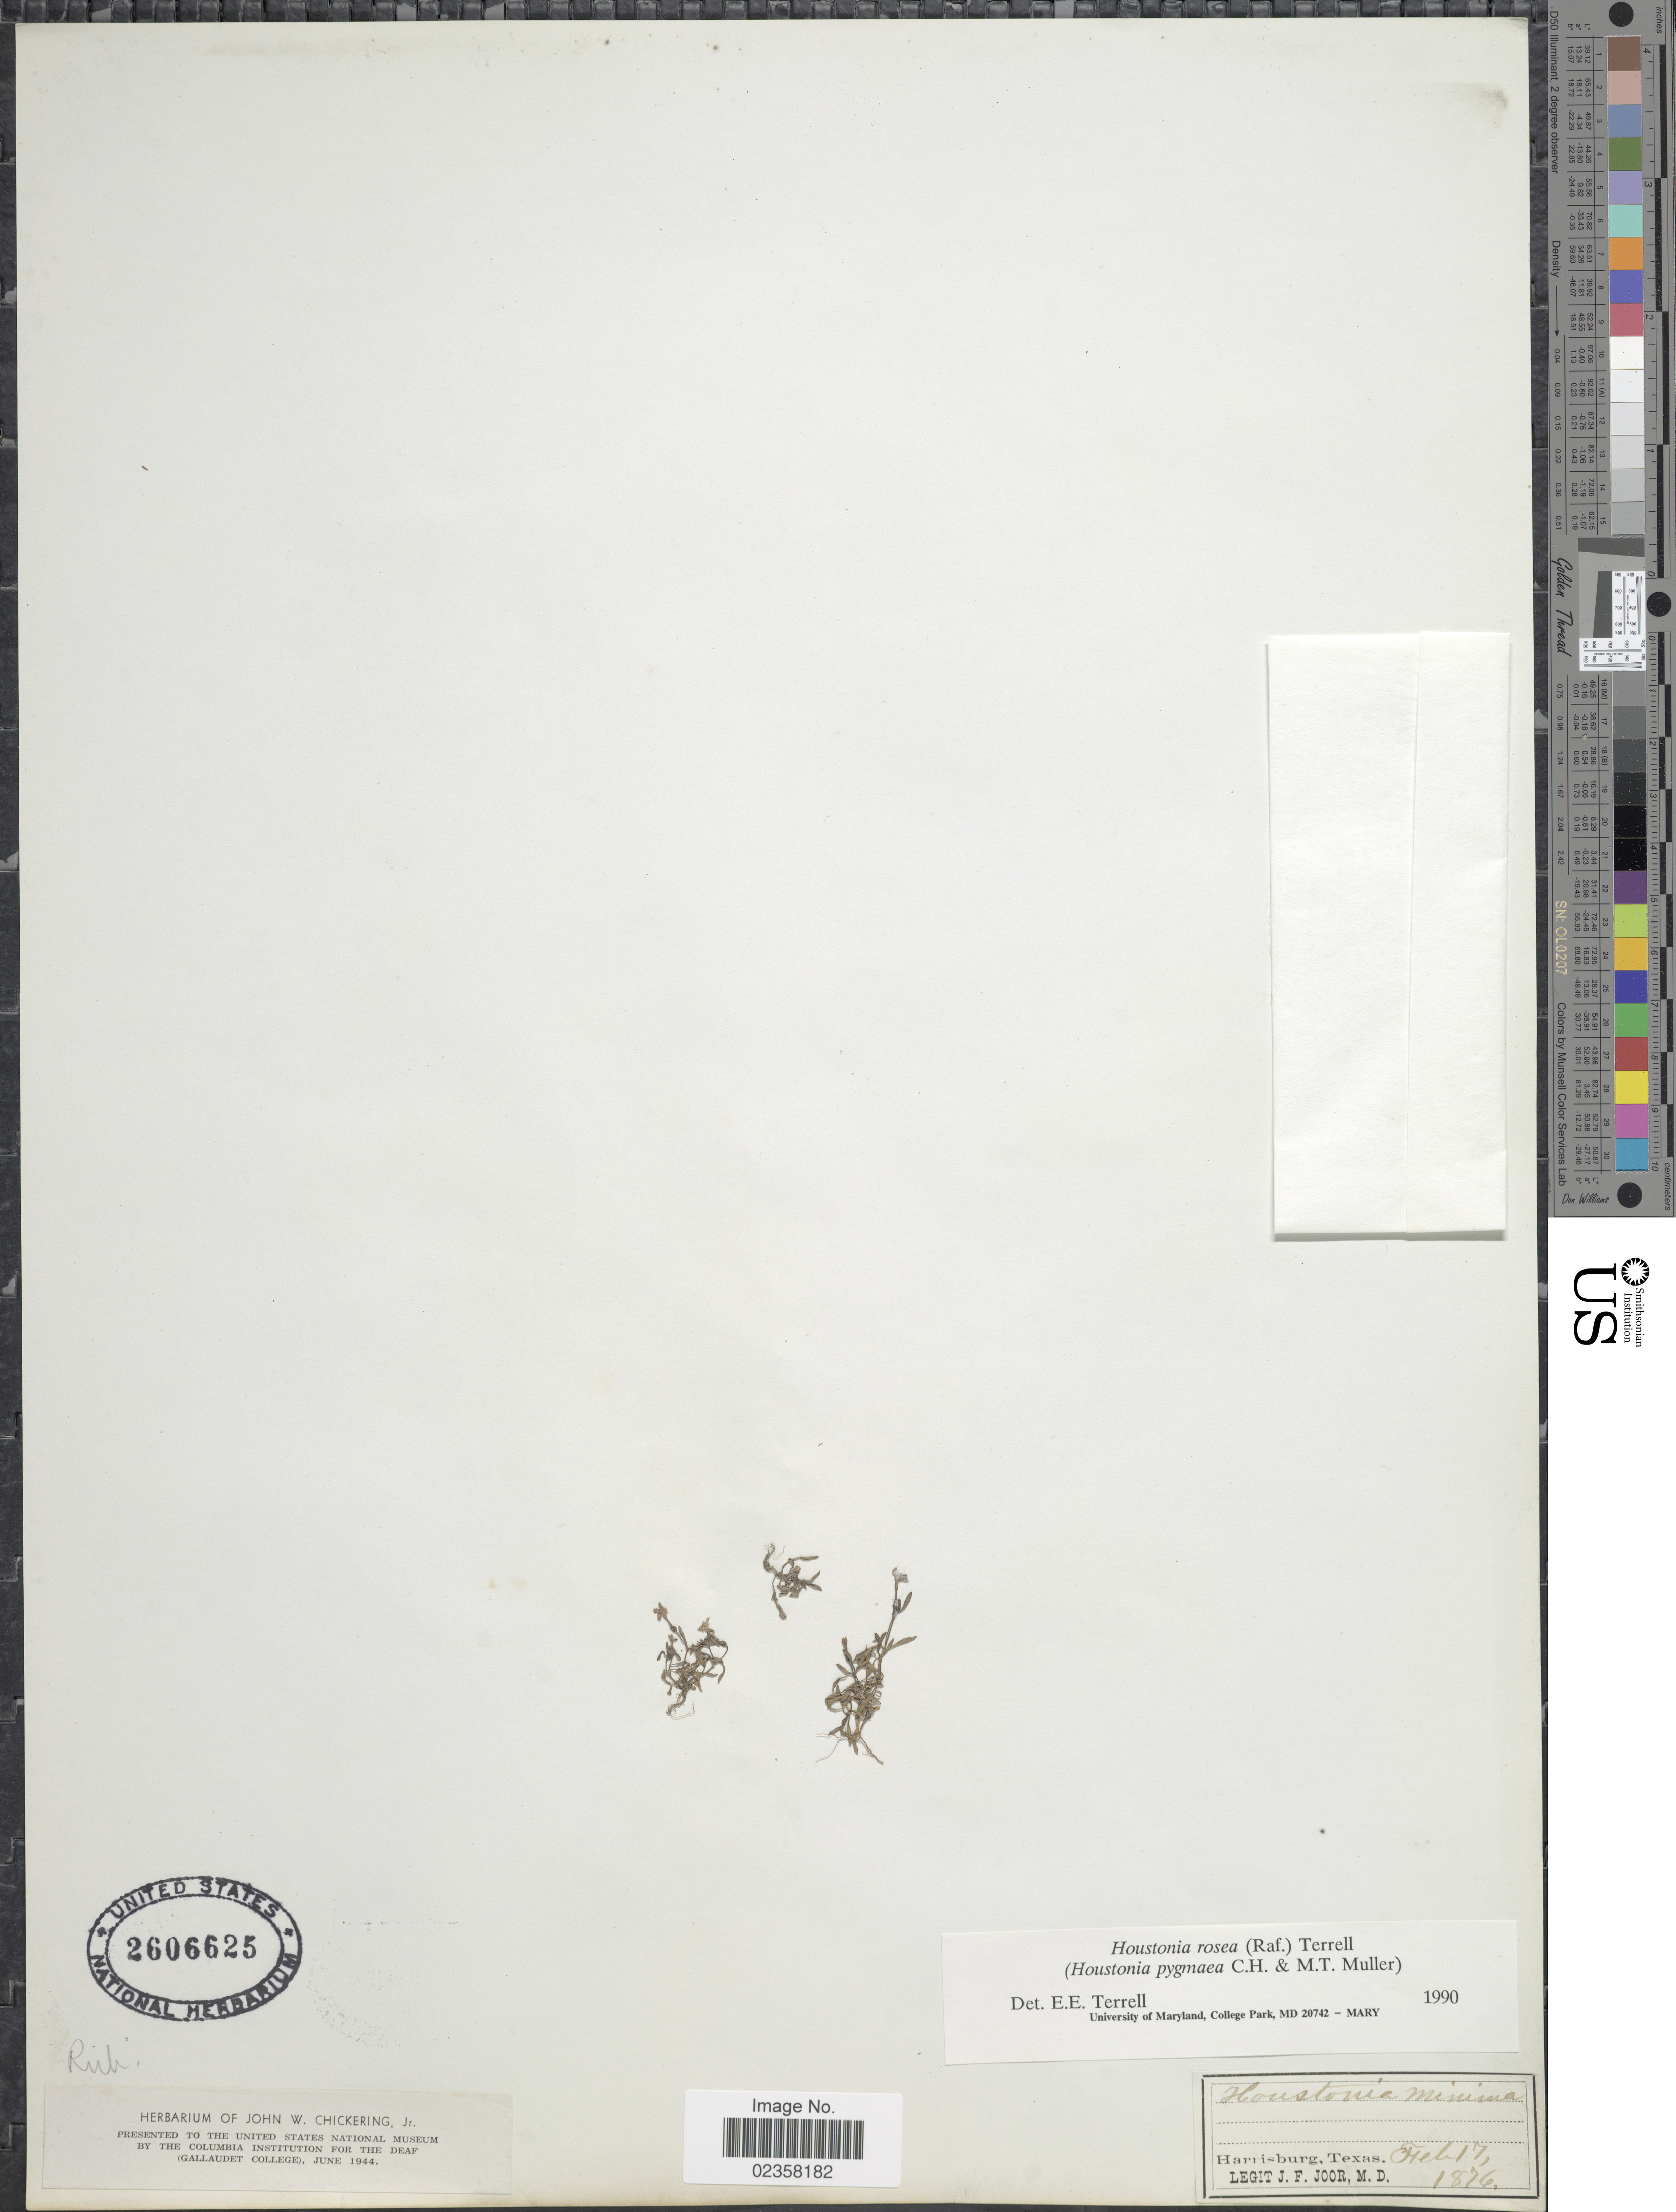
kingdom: Plantae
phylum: Tracheophyta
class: Magnoliopsida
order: Gentianales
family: Rubiaceae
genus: Houstonia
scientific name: Houstonia rosea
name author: (Raf.) Terrell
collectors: J. F. Joor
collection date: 1876-02-17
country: United States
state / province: Texas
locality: Harrisburg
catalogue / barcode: US 2606625